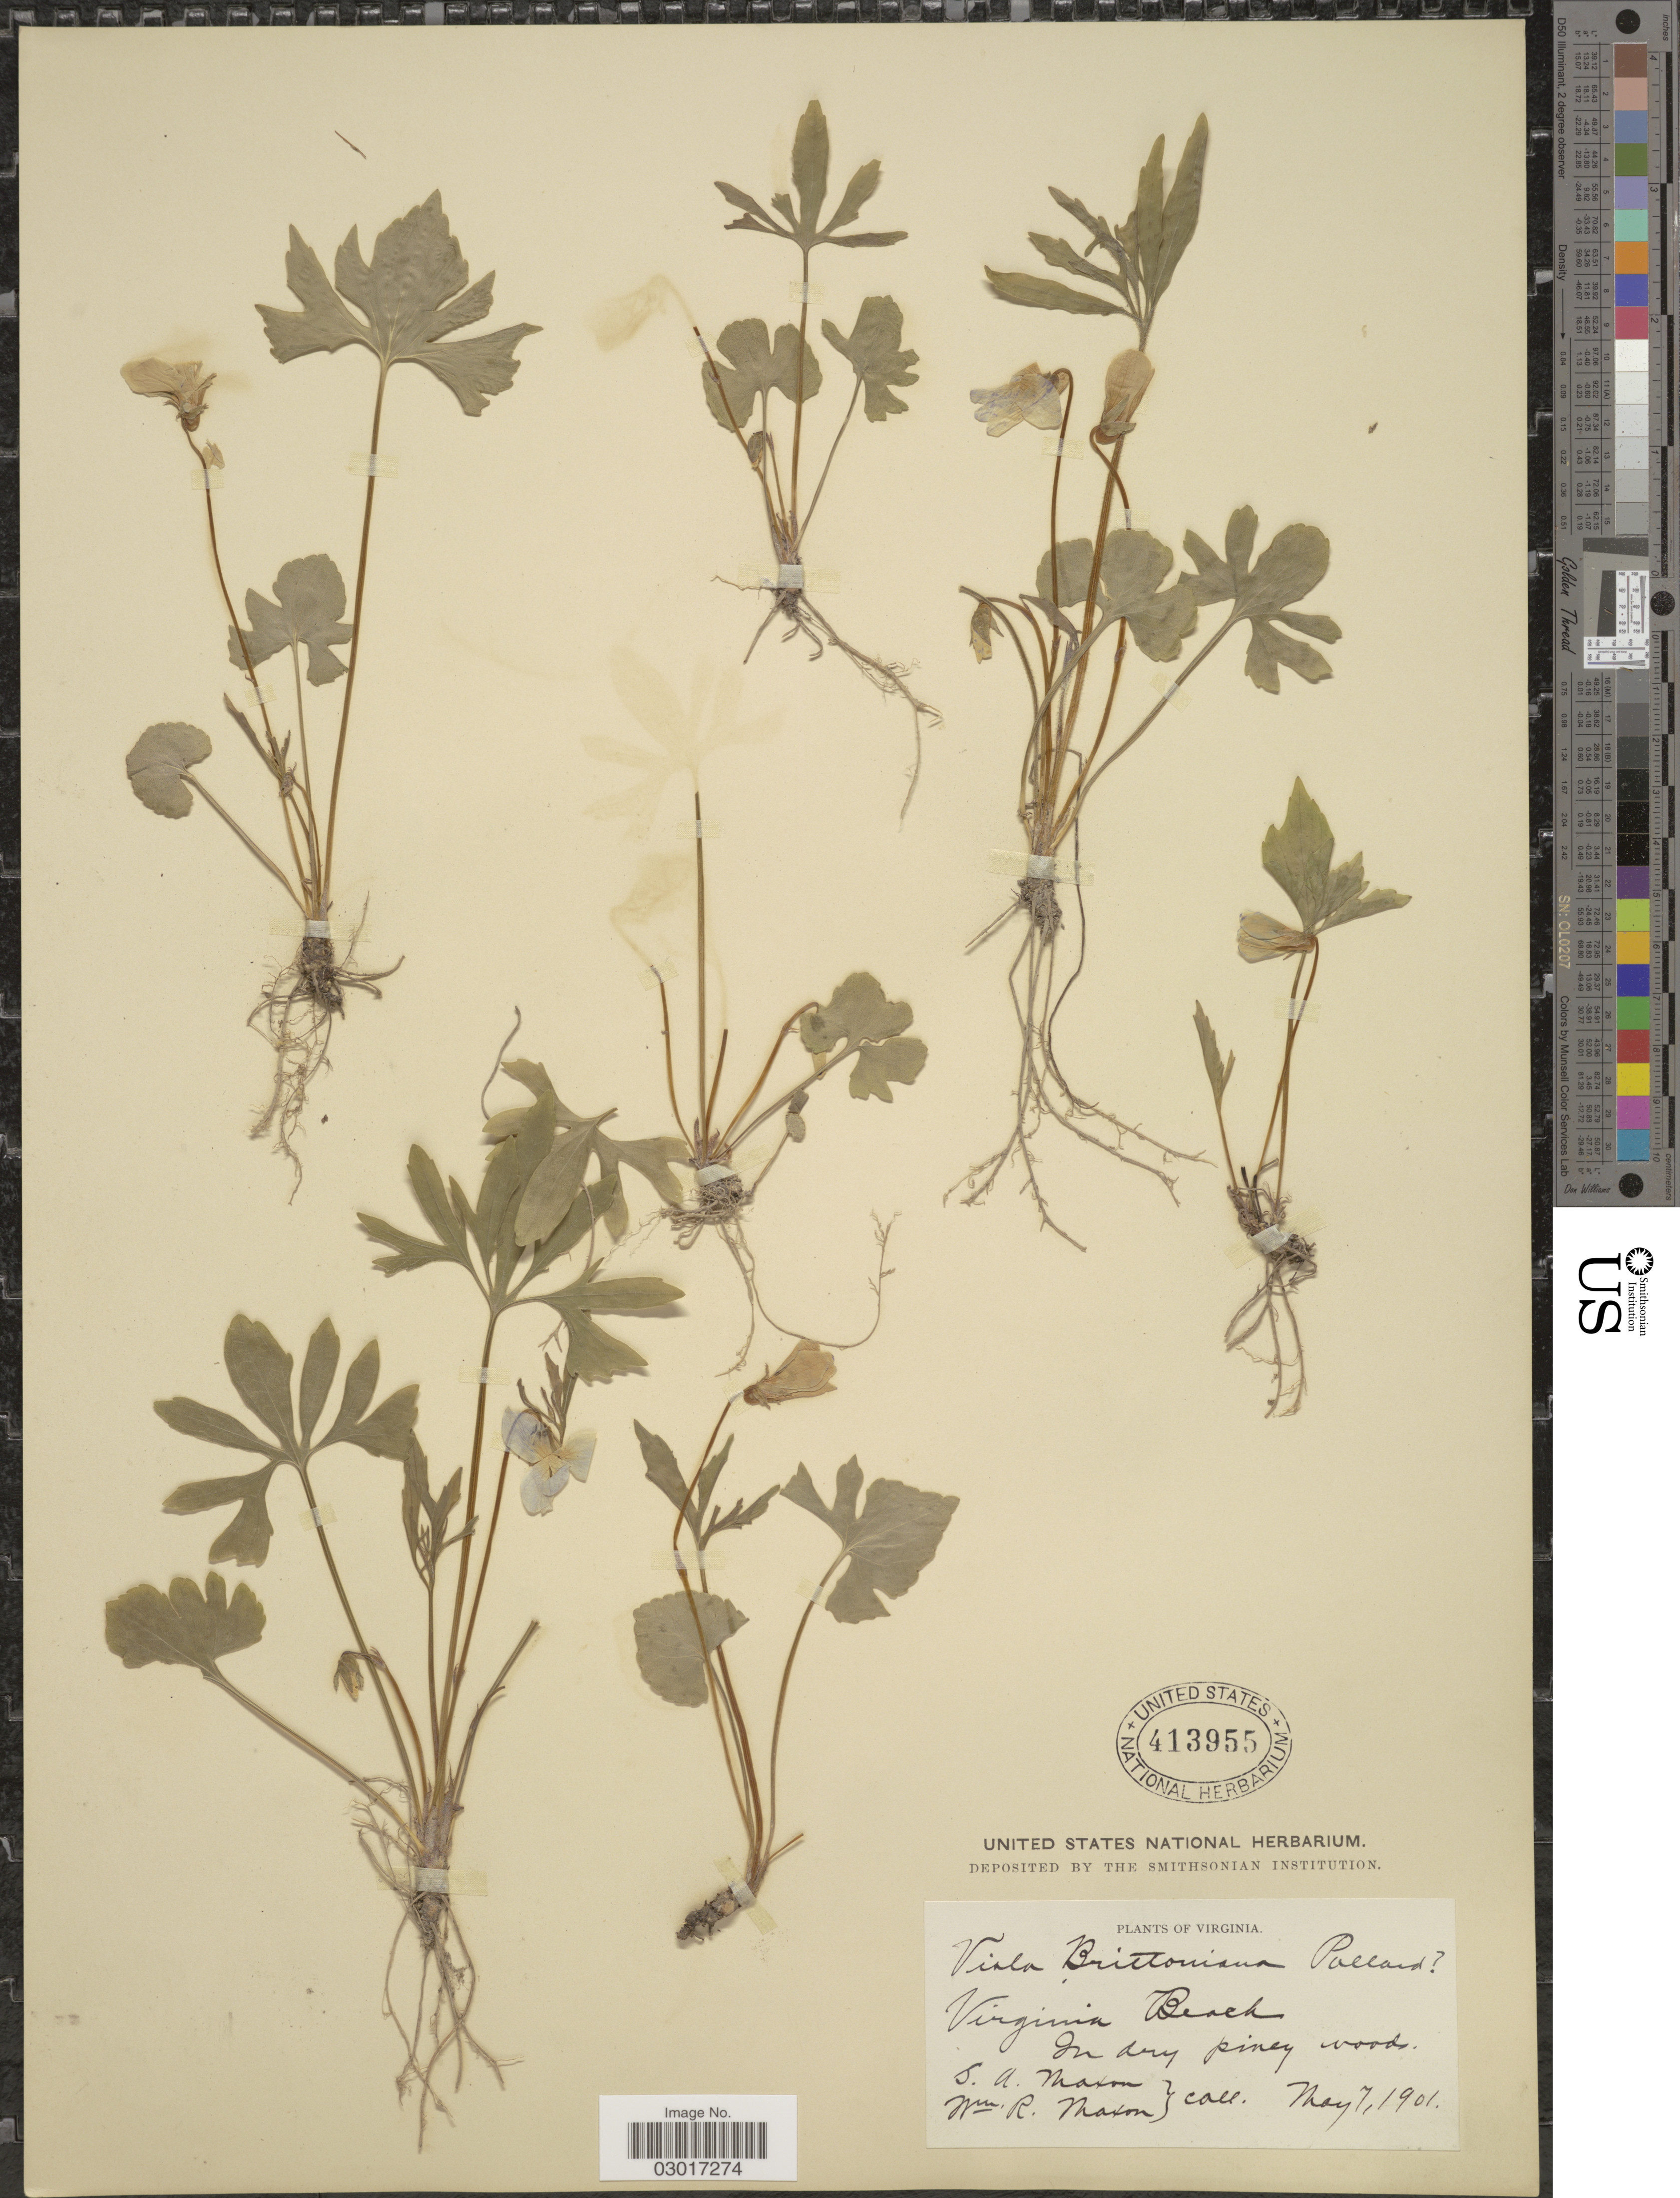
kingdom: Plantae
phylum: Tracheophyta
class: Magnoliopsida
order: Malpighiales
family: Violaceae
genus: Viola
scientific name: Viola stoneana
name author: House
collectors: S. A. Maxon & W. R. Maxon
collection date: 1901-05-07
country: United States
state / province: Virginia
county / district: City of Virginia Beach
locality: Virginia Beach.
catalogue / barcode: US 413955